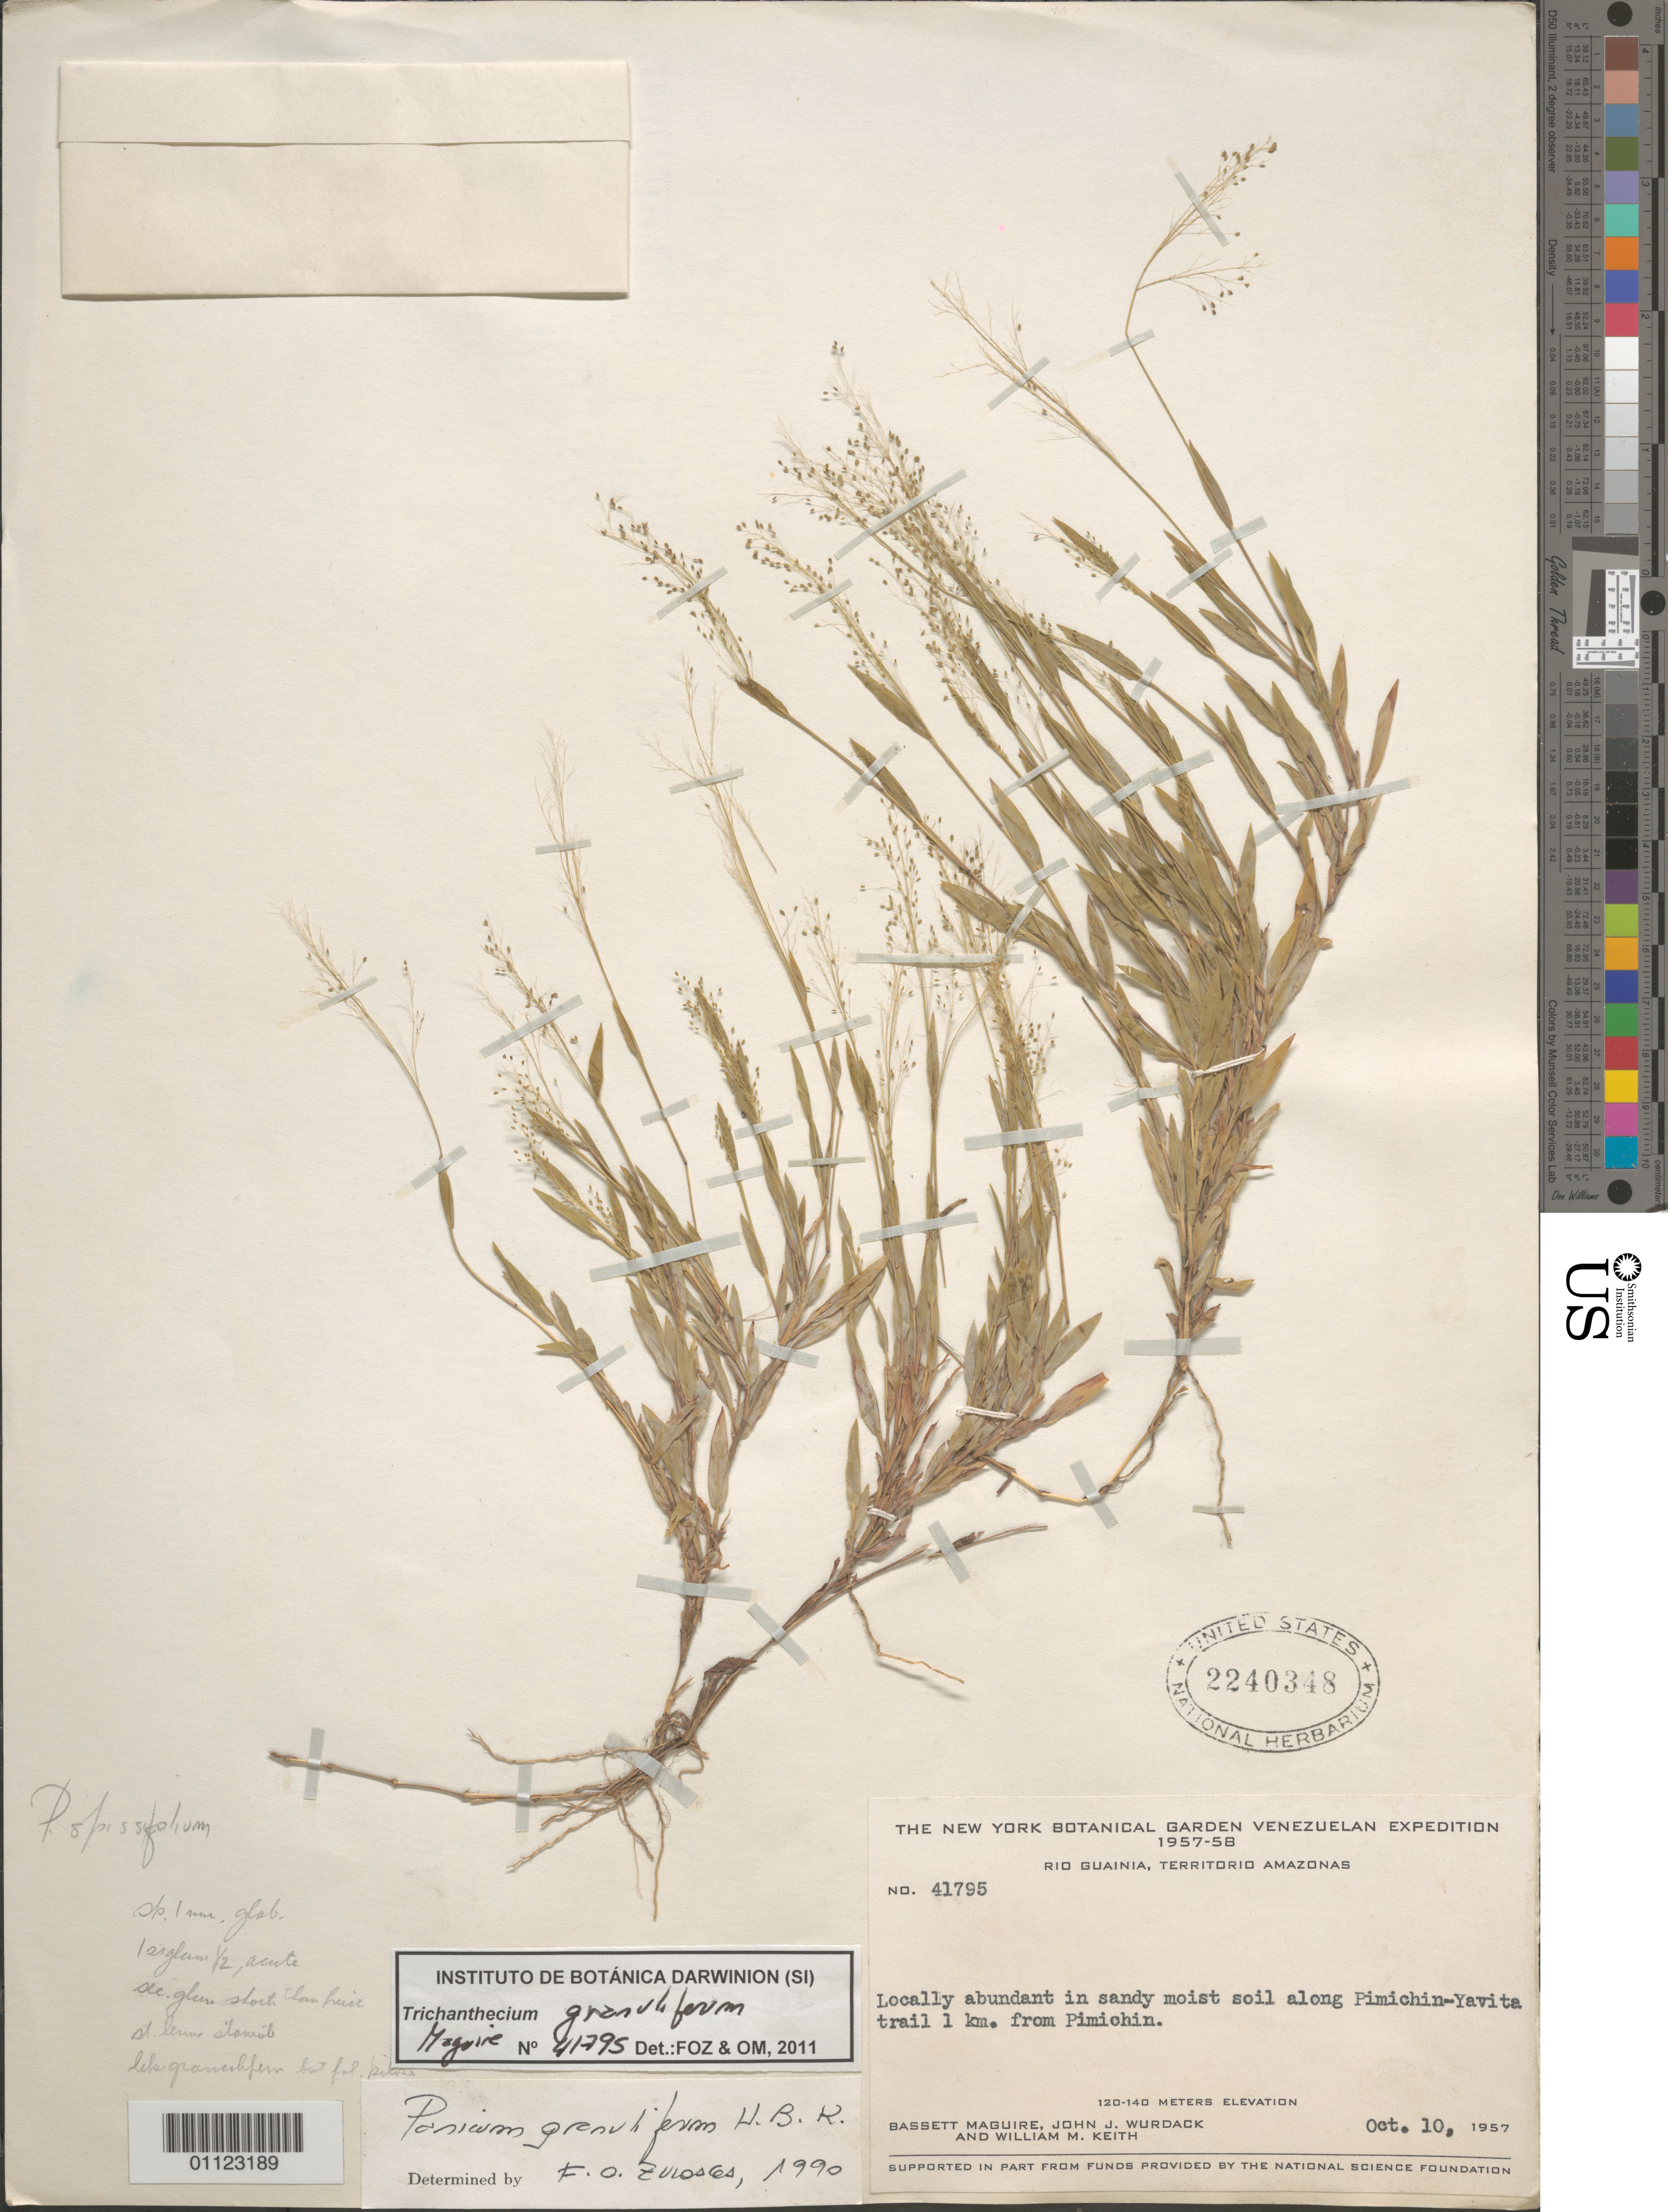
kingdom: Plantae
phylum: Tracheophyta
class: Liliopsida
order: Poales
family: Poaceae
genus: Trichanthecium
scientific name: Trichanthecium granuliferum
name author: (Kunth) Zuloaga & Morrone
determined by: Zuloaga, F. O.; Morrone, O. N.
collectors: B. Maguire, J. J. Wurdack & W. Keith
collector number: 41795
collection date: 1957-10-10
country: Venezuela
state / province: Amazonas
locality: Along Pimichin - Yavita trail 1 km from Pimichin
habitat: Sandy moist soil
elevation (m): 120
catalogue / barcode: US 2240348